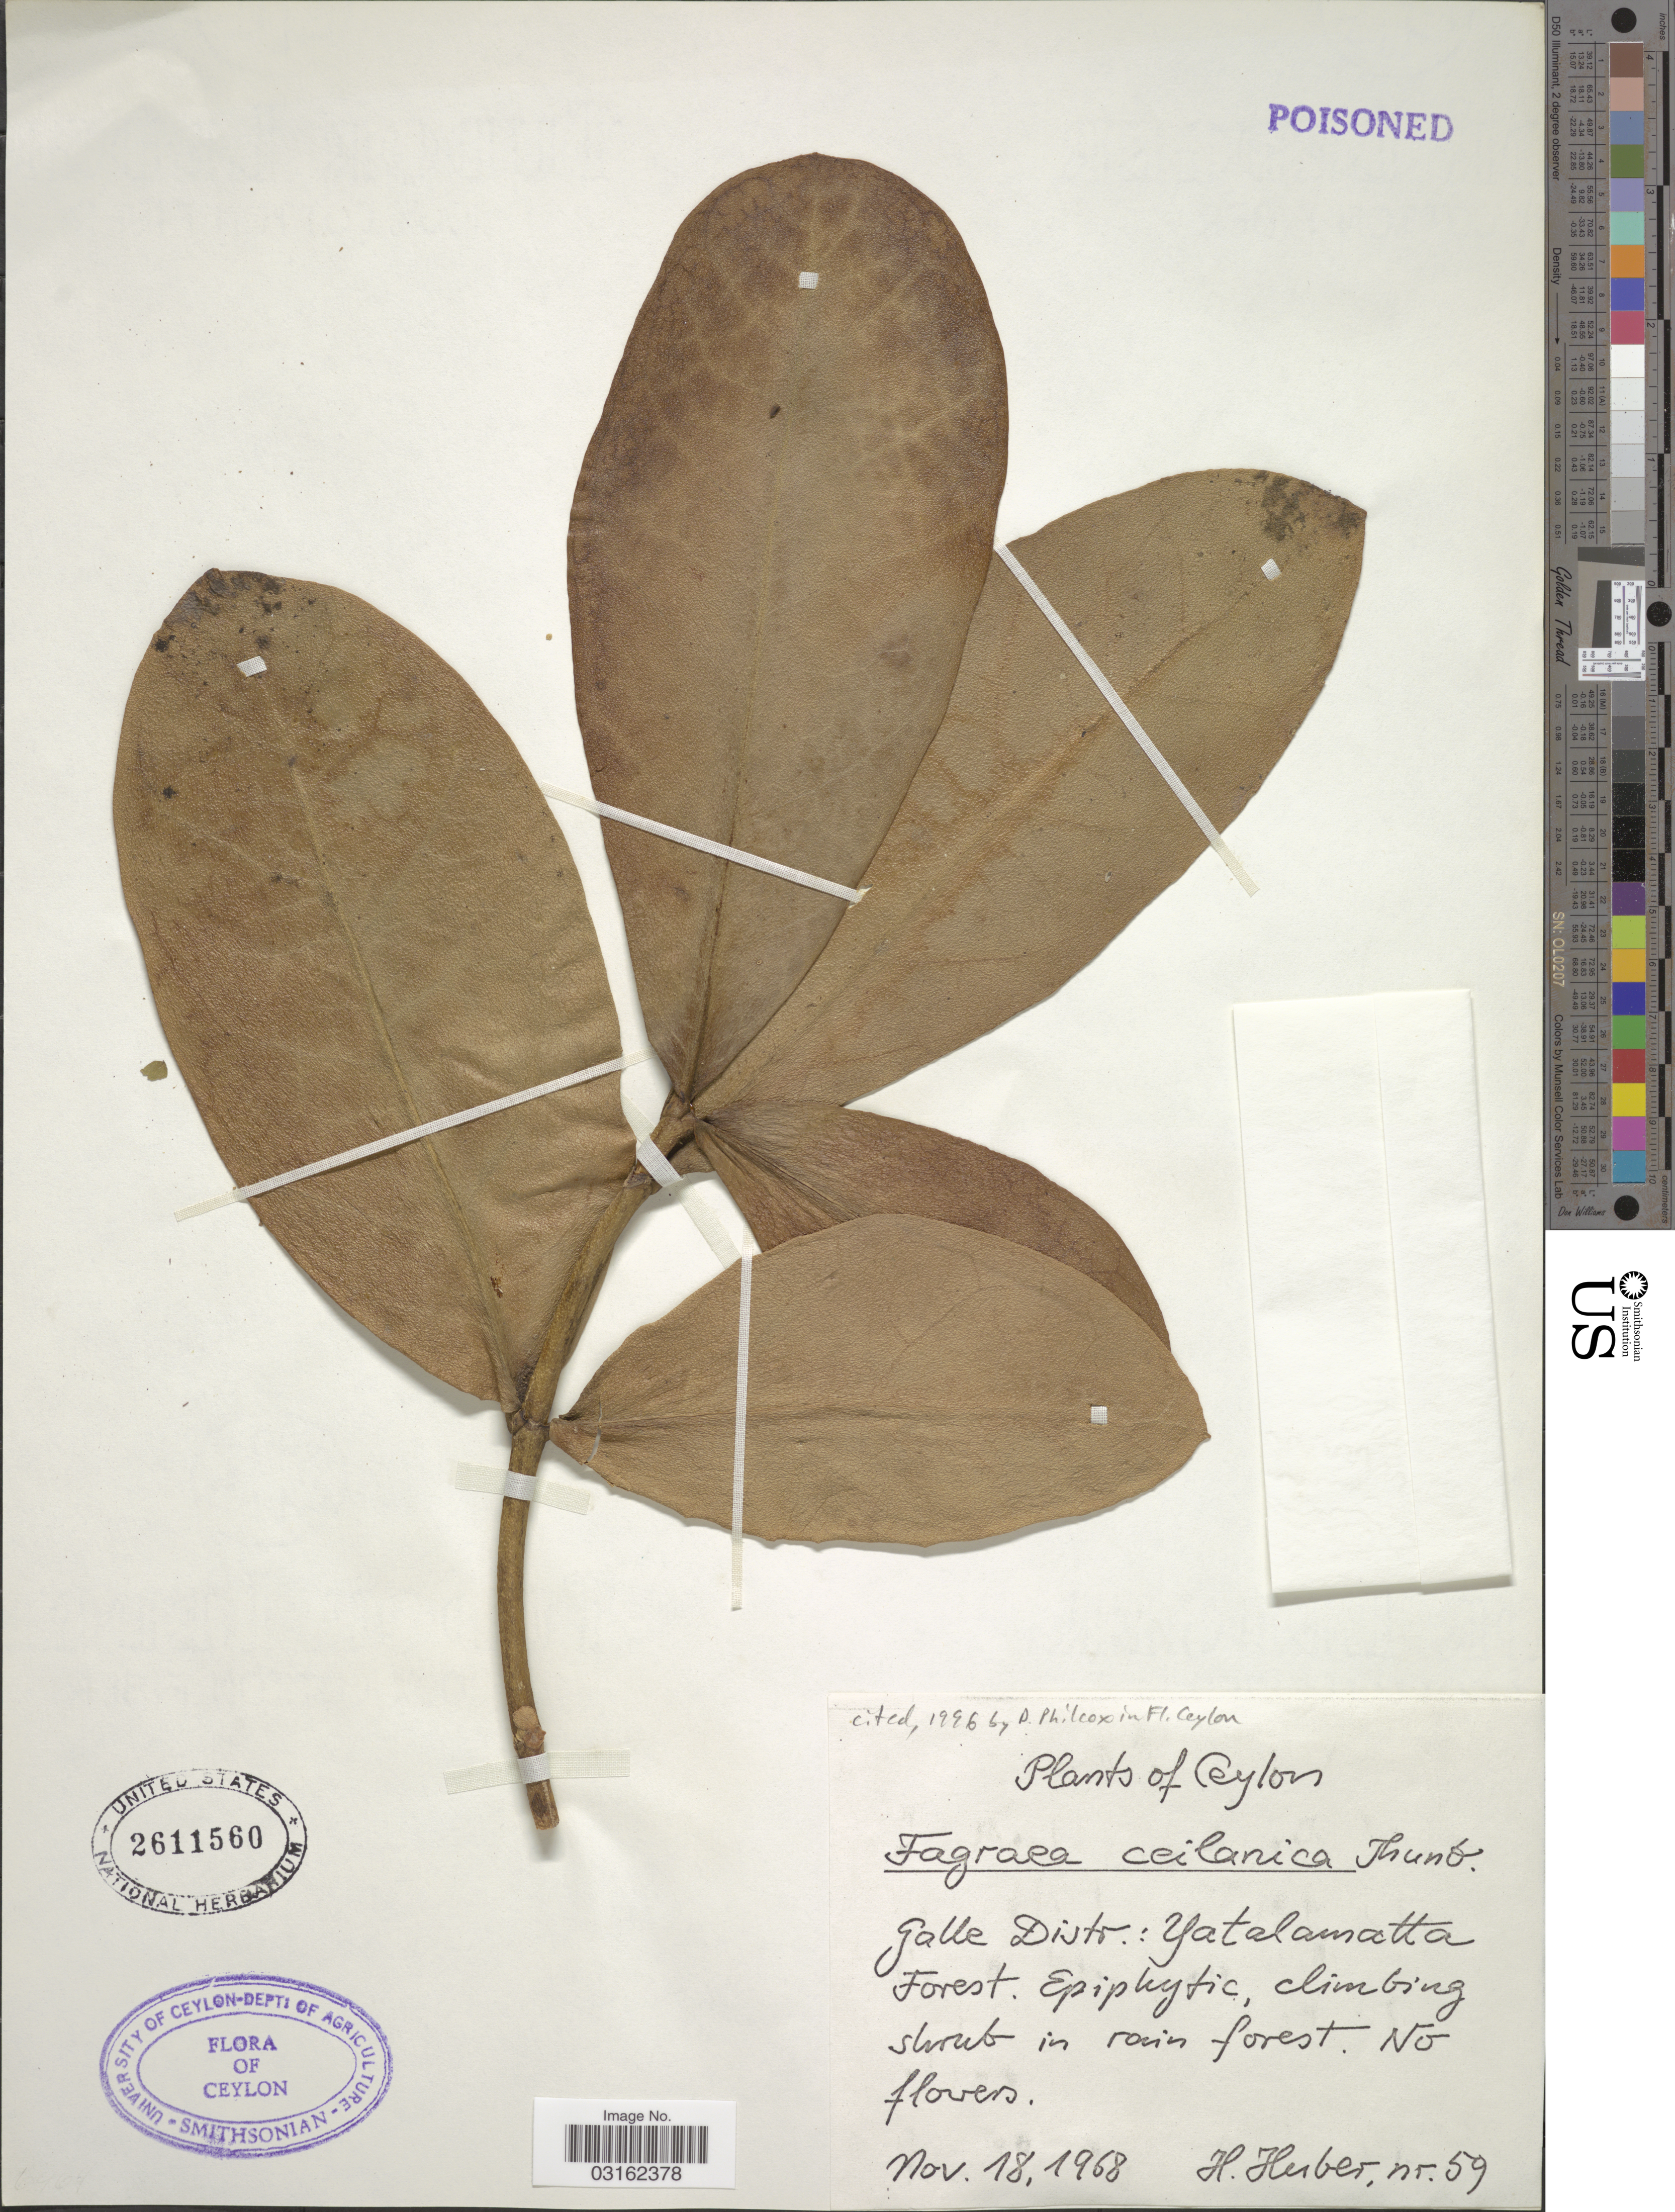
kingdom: Plantae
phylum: Tracheophyta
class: Magnoliopsida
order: Gentianales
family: Gentianaceae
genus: Fagraea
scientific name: Fagraea ceilanica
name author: Thunb.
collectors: H. Huber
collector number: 59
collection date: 1968-11-18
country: Sri Lanka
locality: Ceylon, Galle Distr.: Yatalamatta Forest.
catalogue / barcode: US 2611560